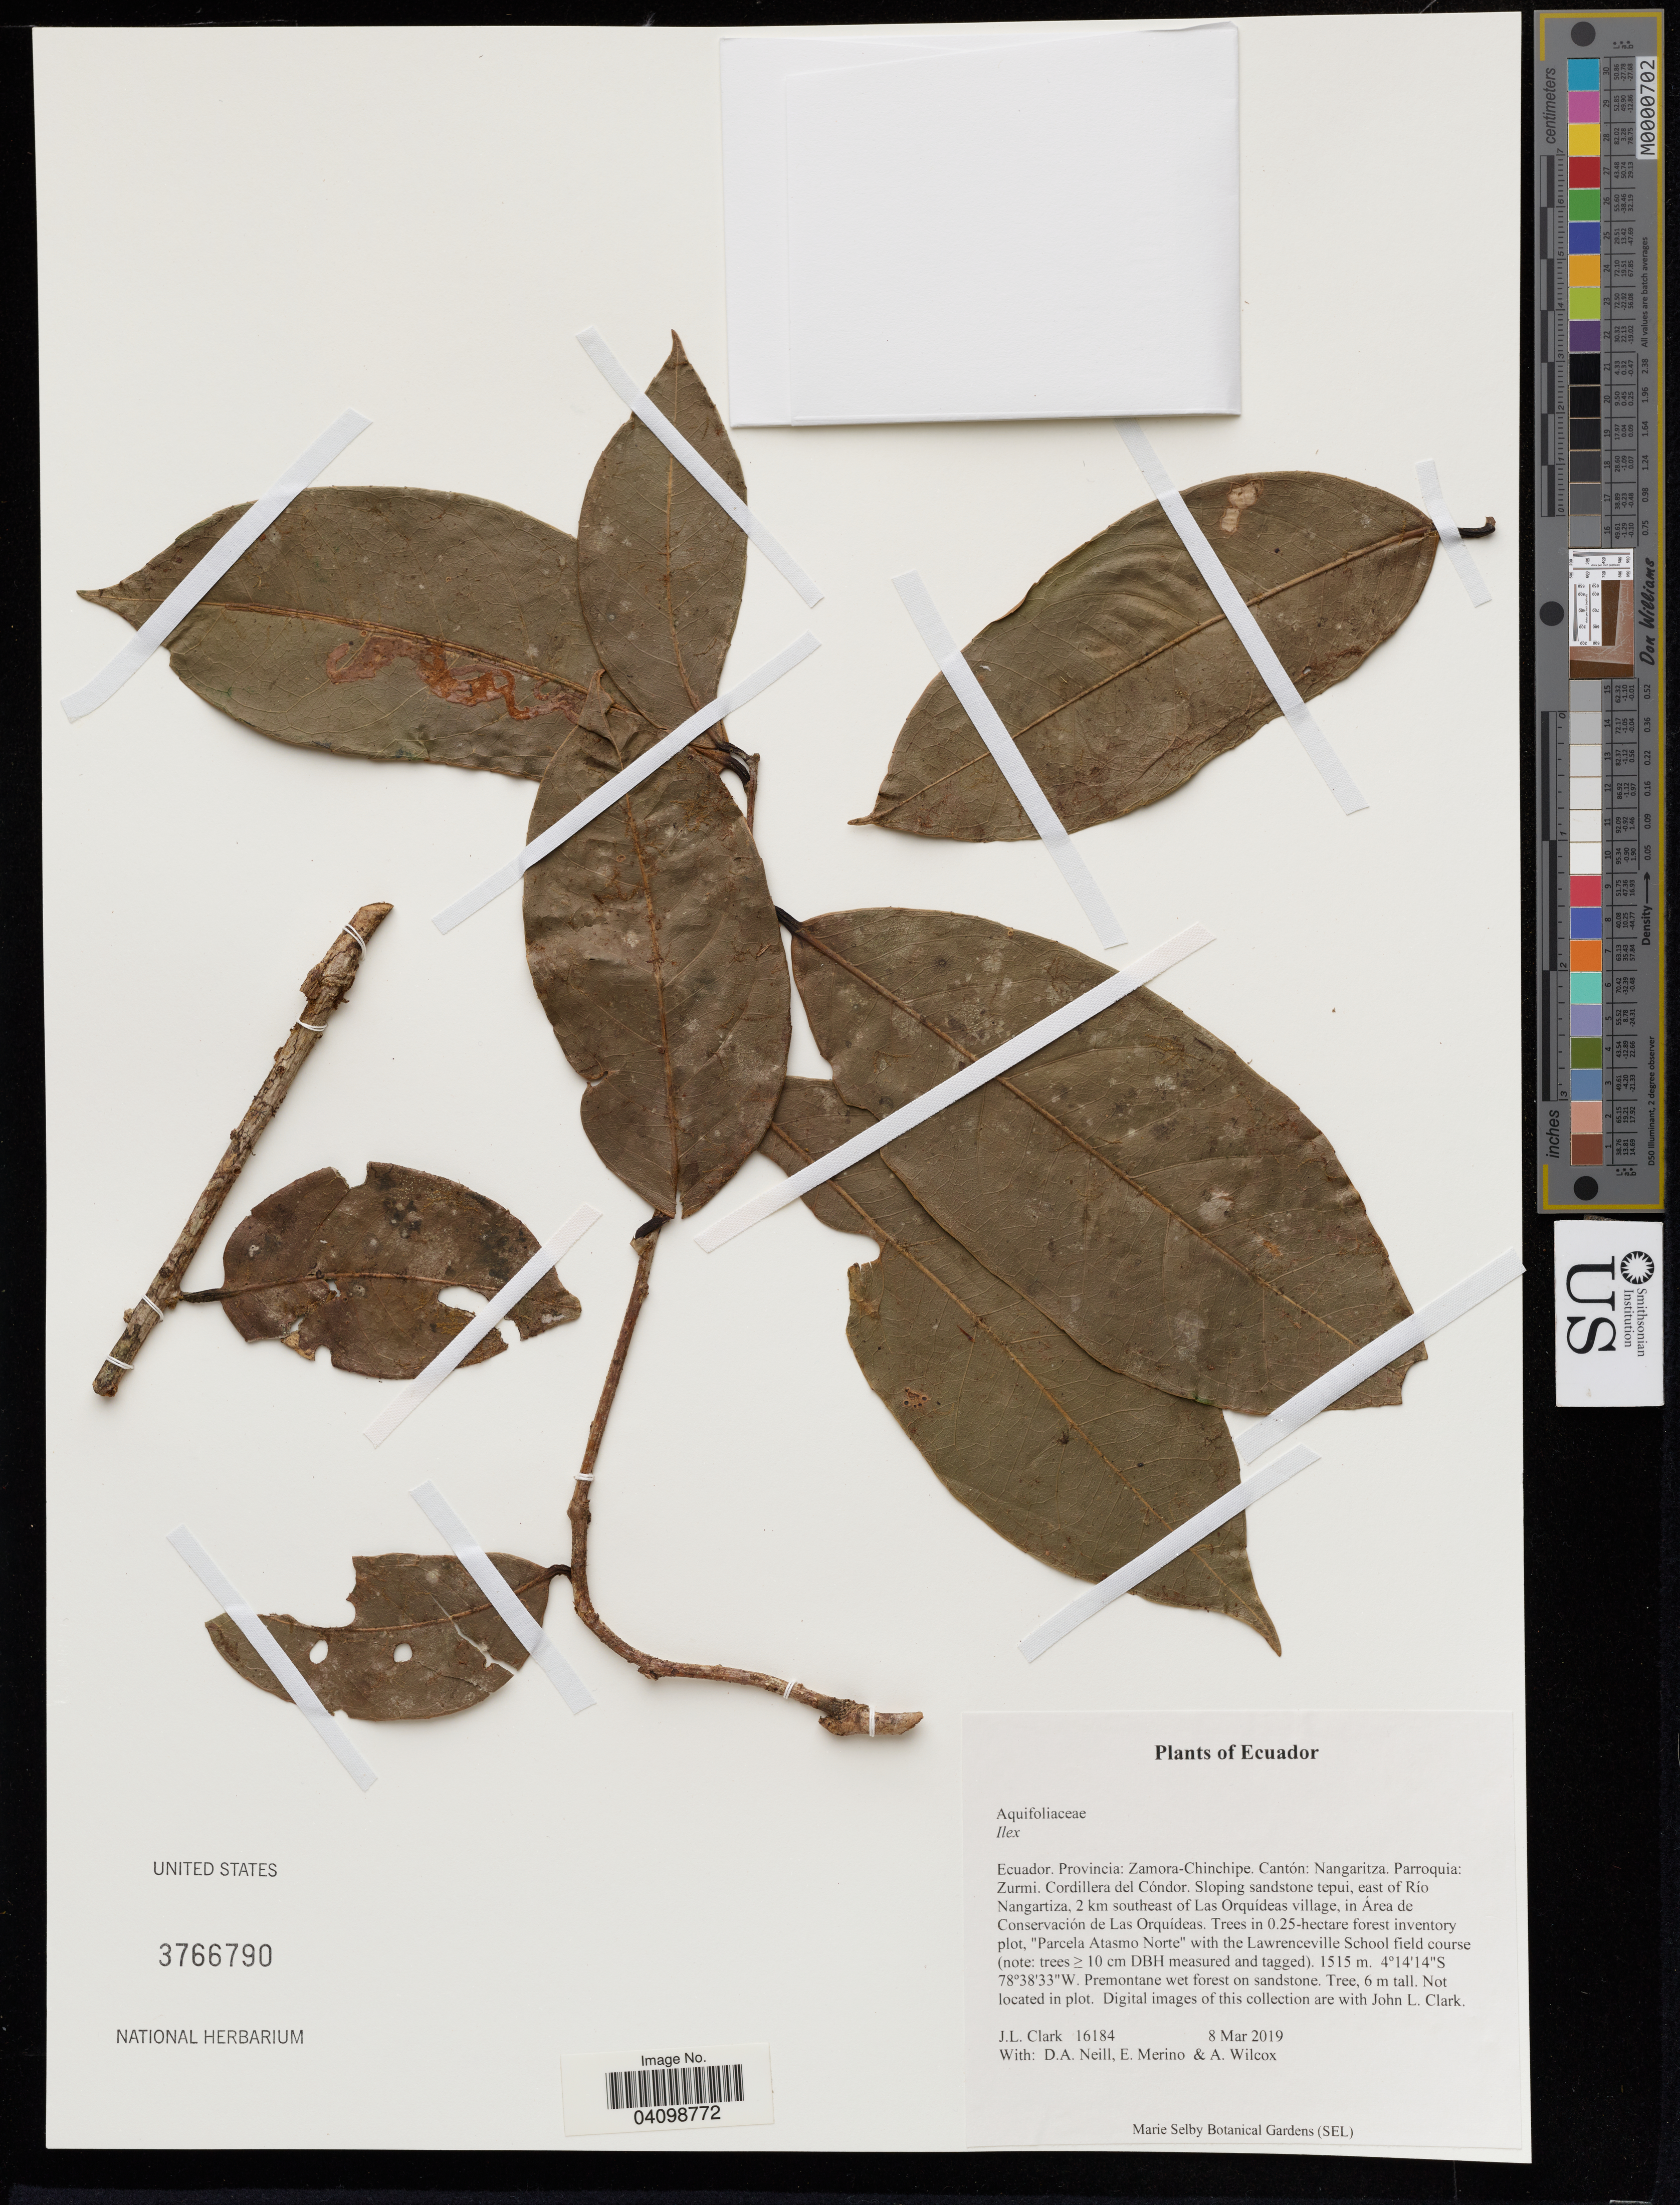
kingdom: Plantae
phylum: Tracheophyta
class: Magnoliopsida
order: Aquifoliales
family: Aquifoliaceae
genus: Ilex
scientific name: Ilex sp.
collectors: J. Clark, D. A. Neill & A. Wilcox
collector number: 16184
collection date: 2019-03-08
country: Ecuador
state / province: Zamora-Chinchipe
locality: Cantón: Nangaritza. Parroquia: Zurmi. Cordillera del Cóndor. Sloping sandstone tepui, east of Río Nangartiza, 2 km southeast of Las Orquídeas village, in Área de Conservación de Las Orquídeas.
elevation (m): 1515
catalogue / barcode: US 3766790